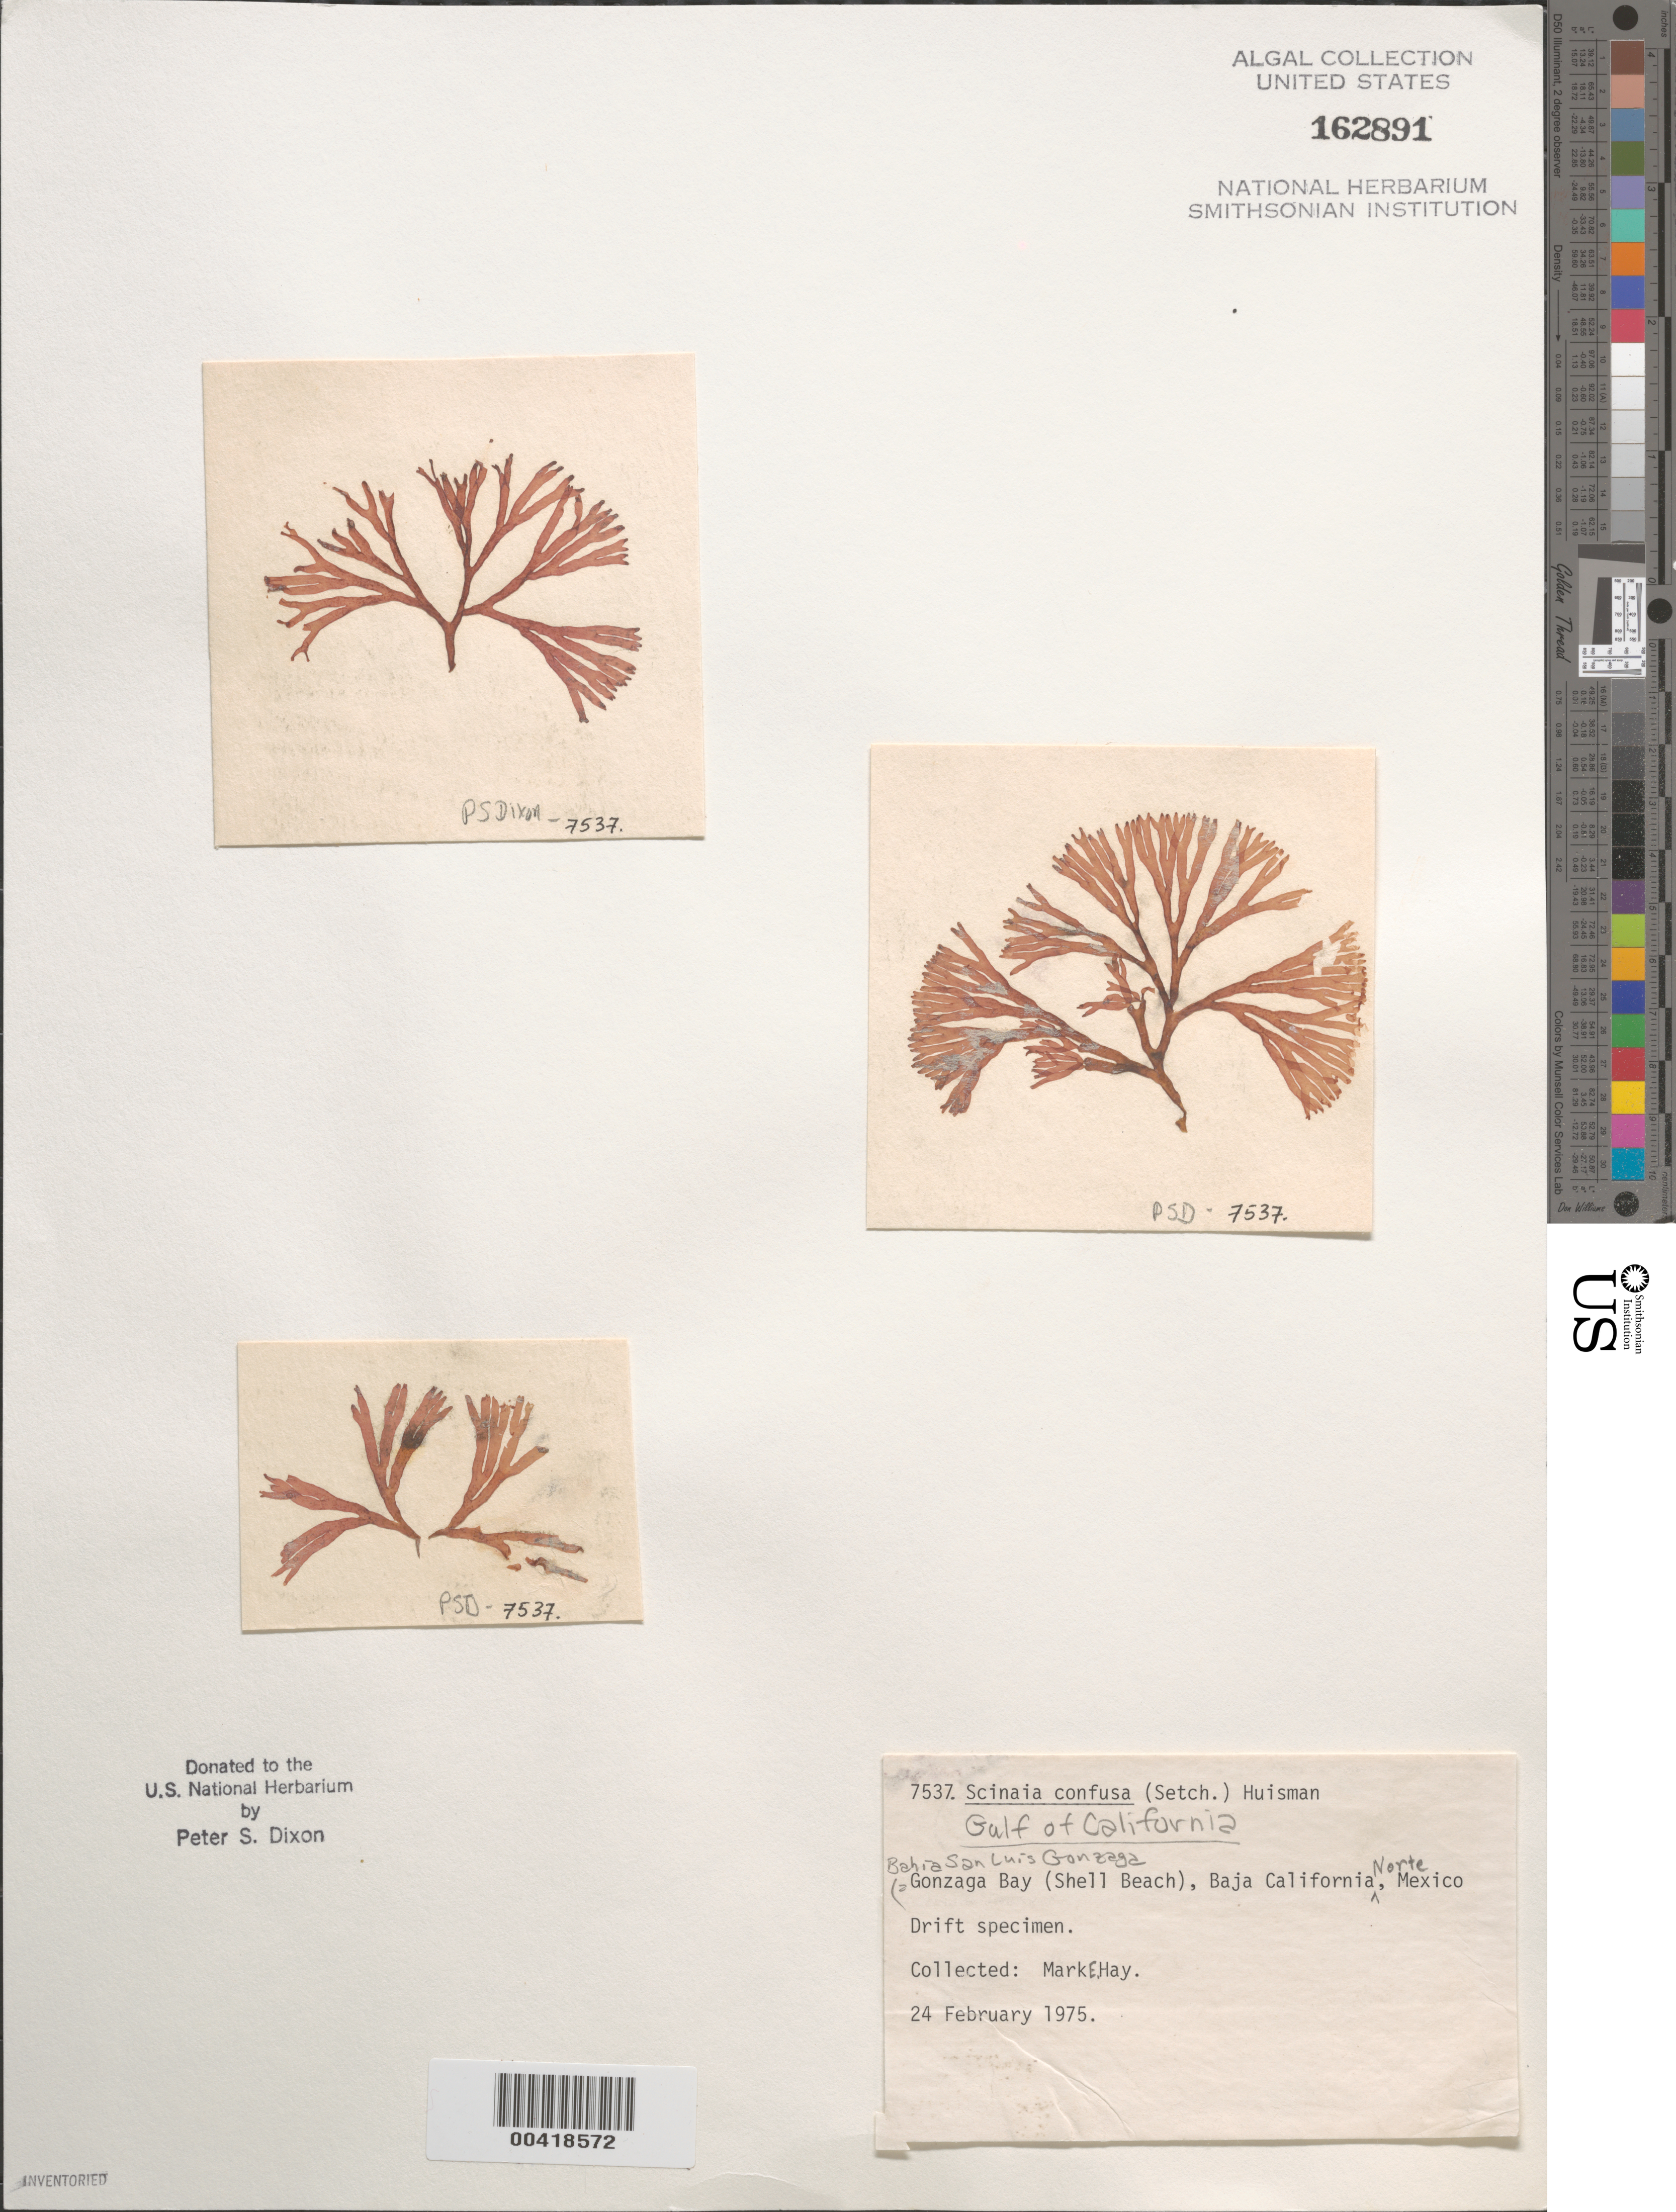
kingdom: Plantae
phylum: Rhodophyta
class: Florideophyceae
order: Nemaliales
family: Scinaiaceae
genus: Scinaia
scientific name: Scinaia confusa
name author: (Setch.) Huisman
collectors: M. E. Hay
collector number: PSD 7537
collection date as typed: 24 Feb 1975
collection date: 1975-02-24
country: Mexico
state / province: Baja California Norte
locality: Shell Beach, Bahia San Luis Gonzaga (Gonzaga Bay)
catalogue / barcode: US 162891